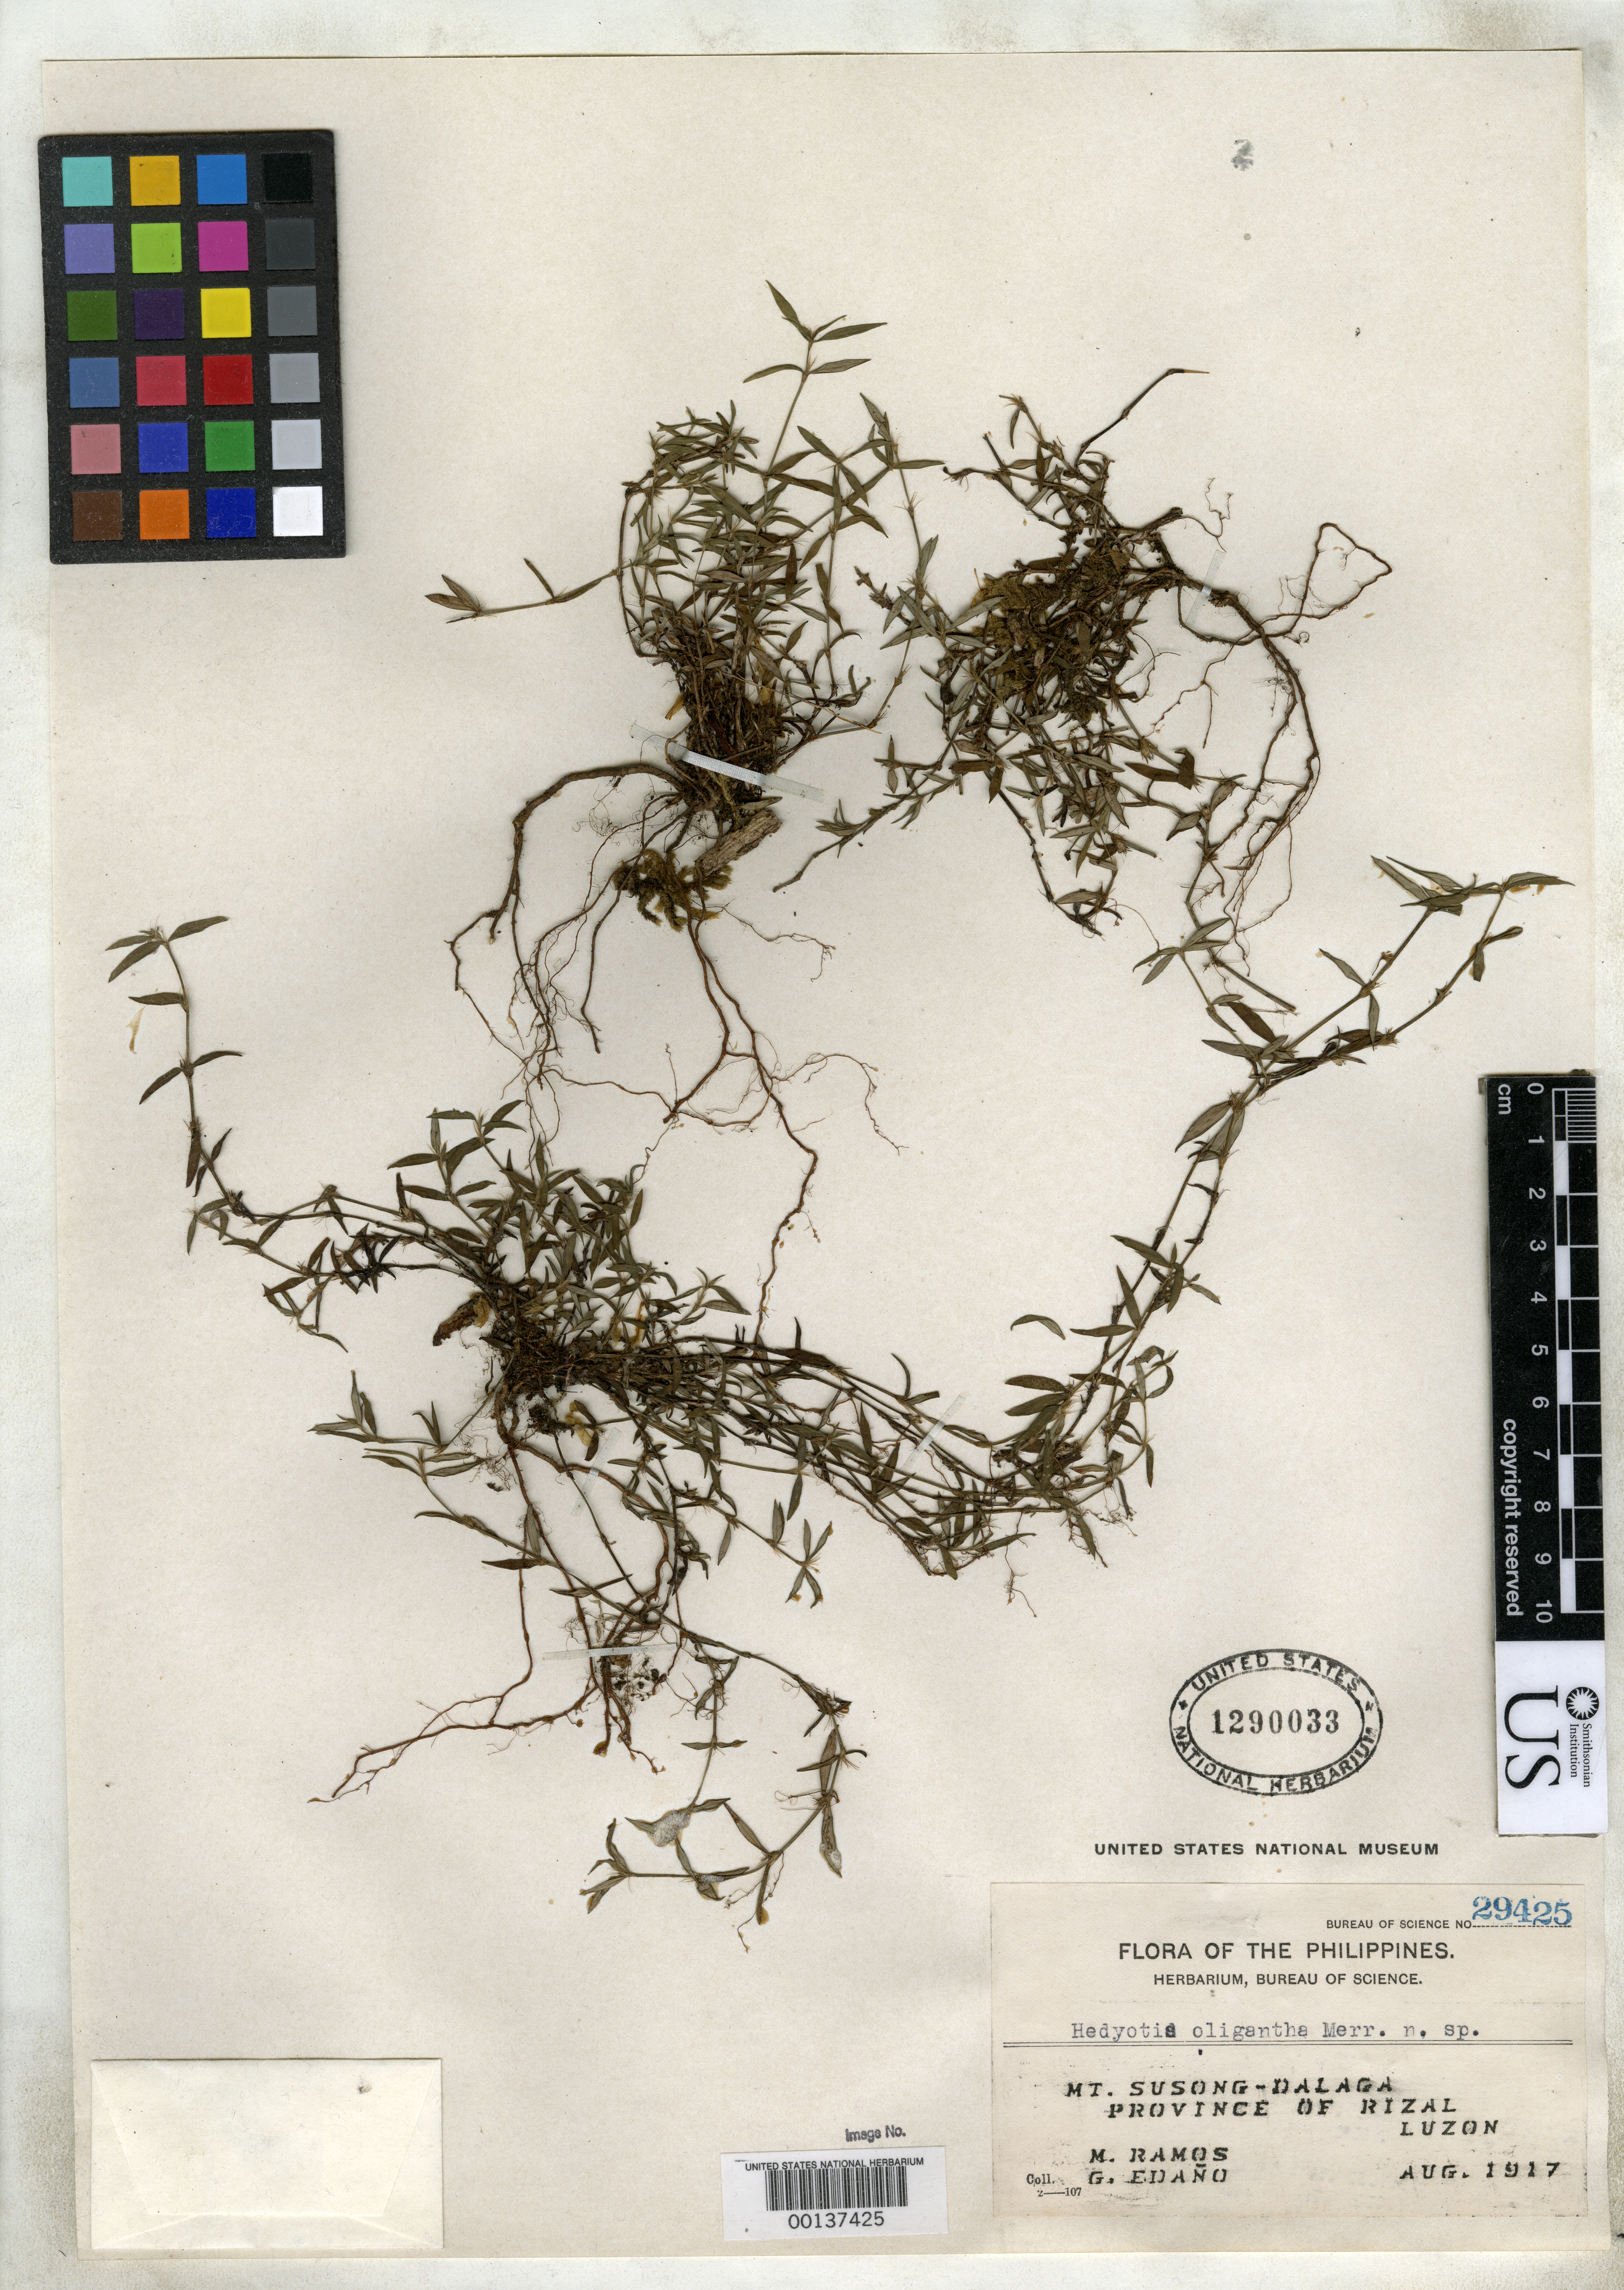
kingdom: Plantae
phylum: Tracheophyta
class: Magnoliopsida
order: Gentianales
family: Rubiaceae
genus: Hedyotis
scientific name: Hedyotis oligantha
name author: Merr.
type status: Isotype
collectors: M. Ramos & G. E. Edaño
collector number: Bur. Sci. 29425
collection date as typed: Aug 1917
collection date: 1917-08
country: Philippines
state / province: Calabarzon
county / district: Rizal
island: Luzon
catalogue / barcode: US 1290033